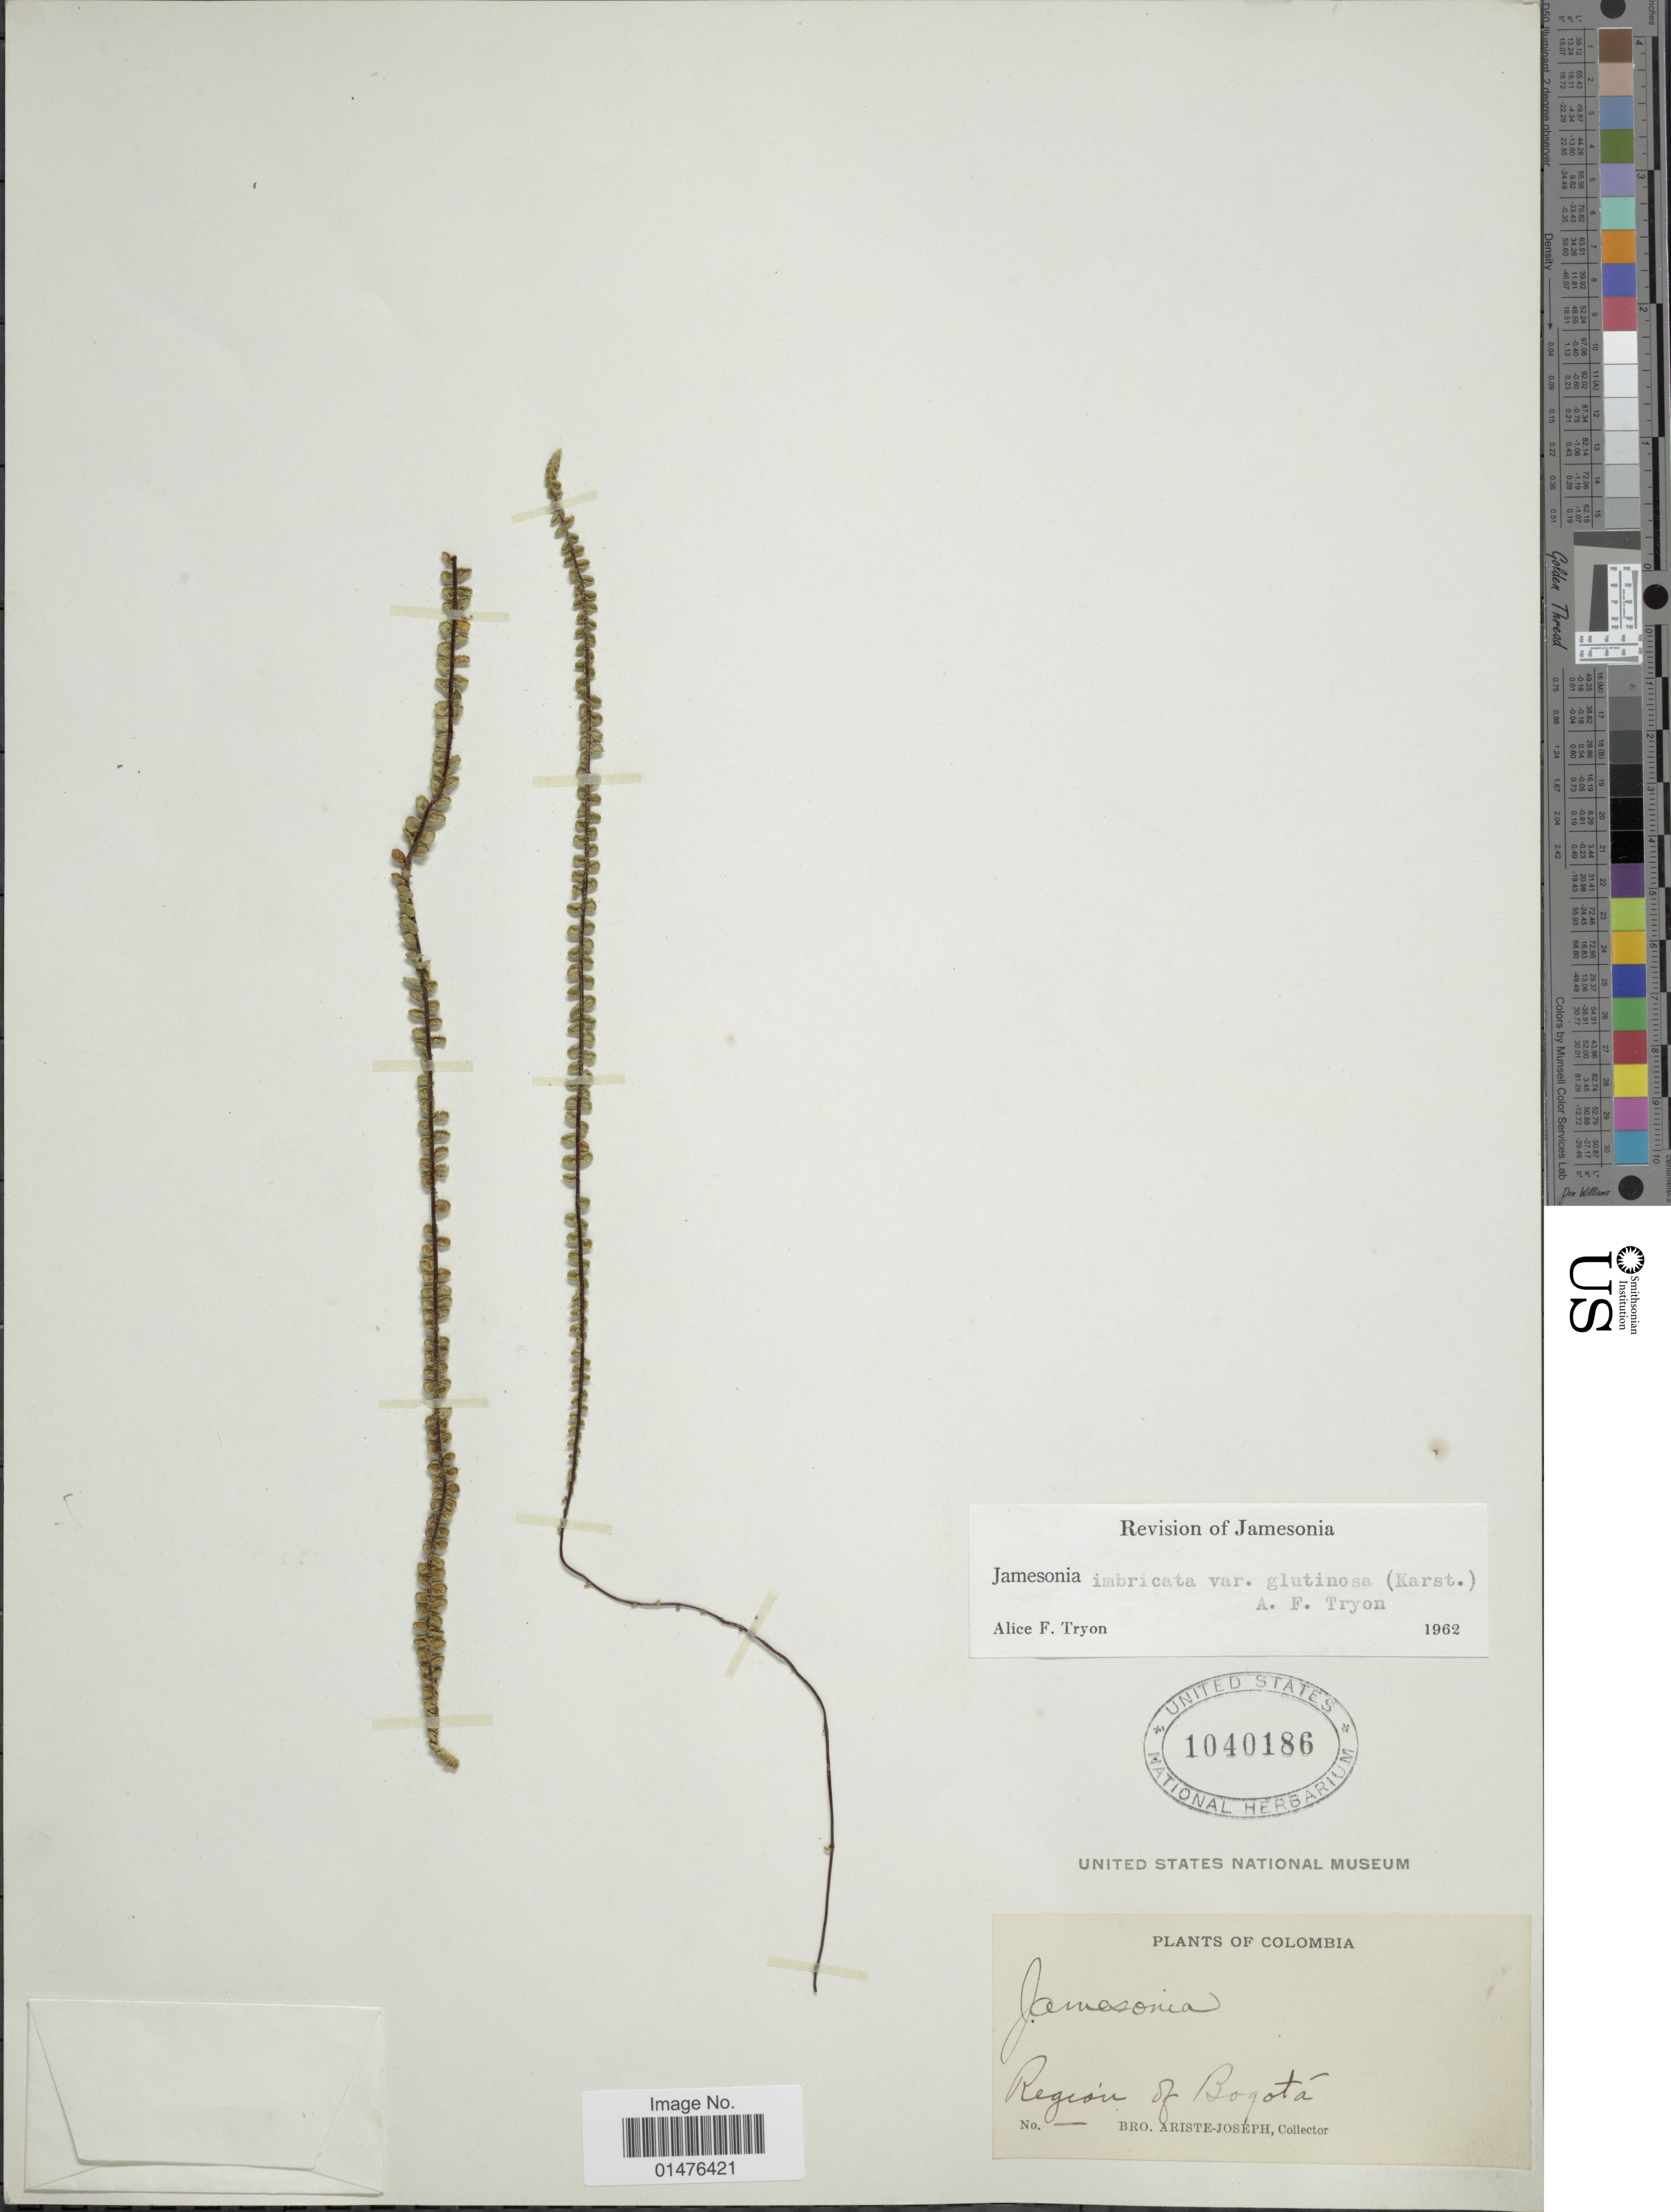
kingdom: Plantae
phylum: Tracheophyta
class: Polypodiopsida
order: Polypodiales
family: Pteridaceae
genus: Jamesonia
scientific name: Jamesonia imbricata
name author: (Sw.) Hook. & Grev.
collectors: Bro. Ariste-Joseph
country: Colombia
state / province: Bogota D.C.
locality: Region of Bogotá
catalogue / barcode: US 1040186